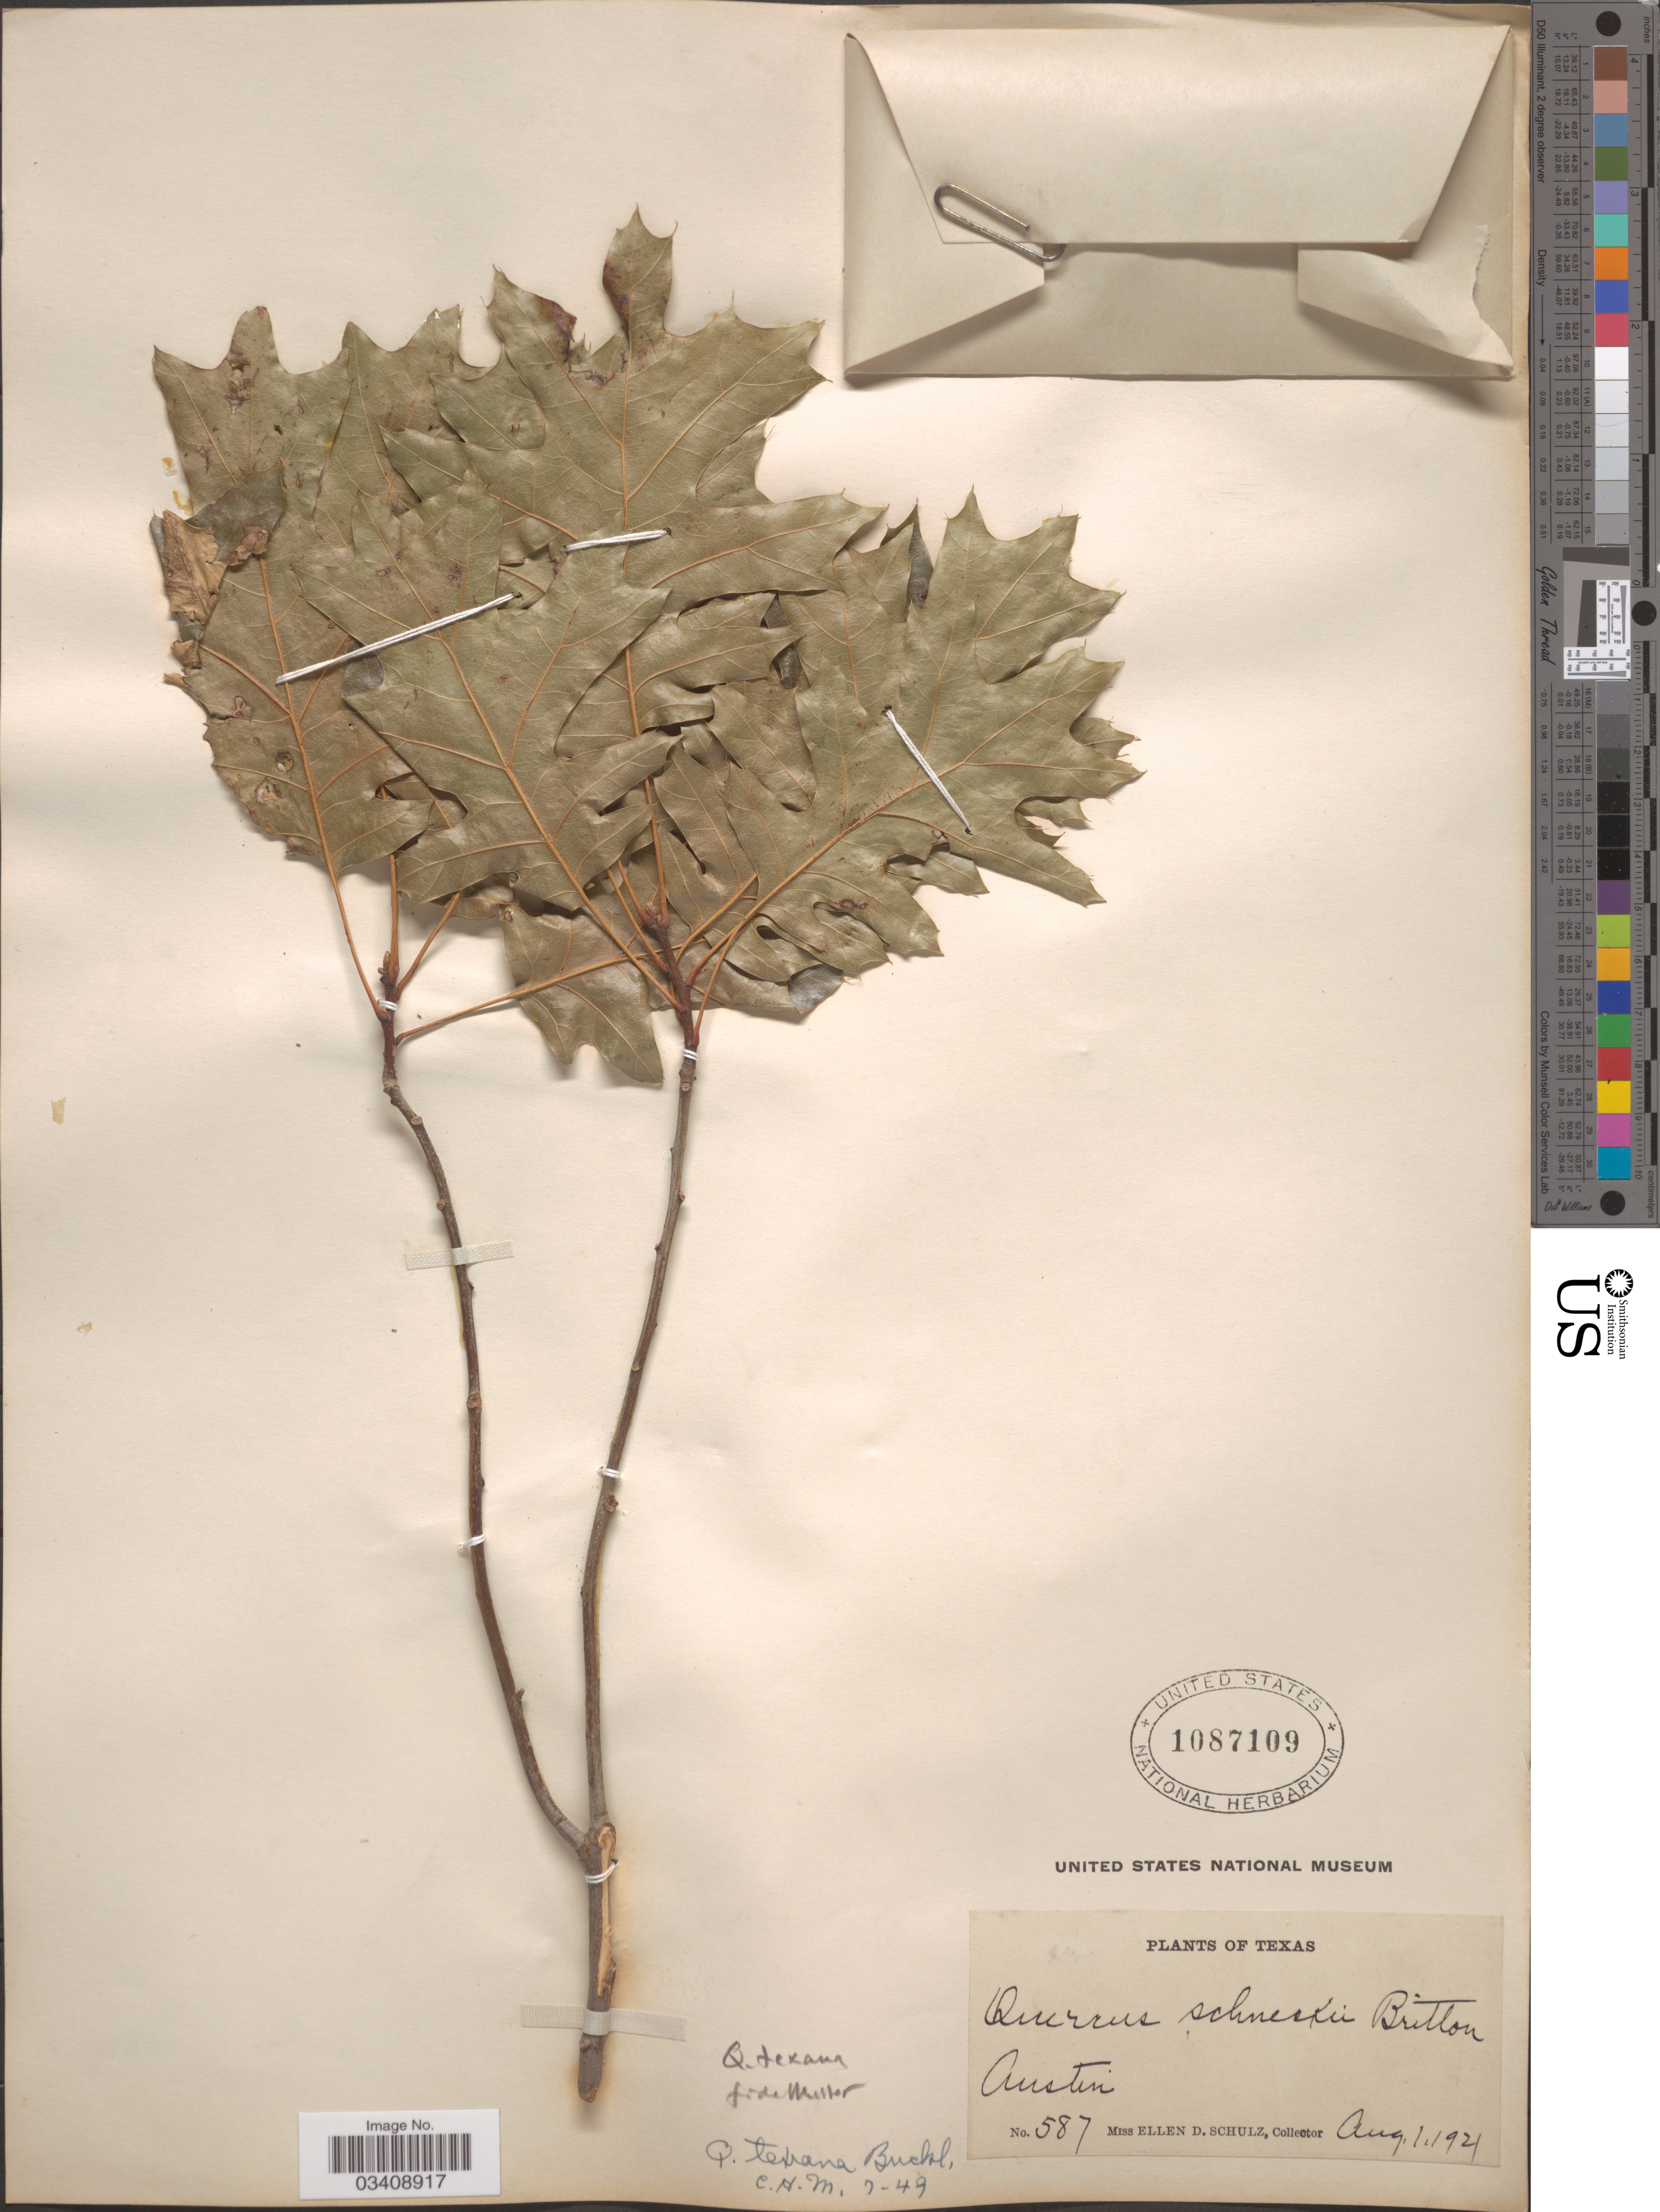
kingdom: Plantae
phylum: Tracheophyta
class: Magnoliopsida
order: Fagales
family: Fagaceae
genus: Quercus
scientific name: Quercus texana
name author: Buckley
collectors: E. D. Schulz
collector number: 587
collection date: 1921-08-01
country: United States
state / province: Texas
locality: Austin.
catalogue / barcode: US 1087109